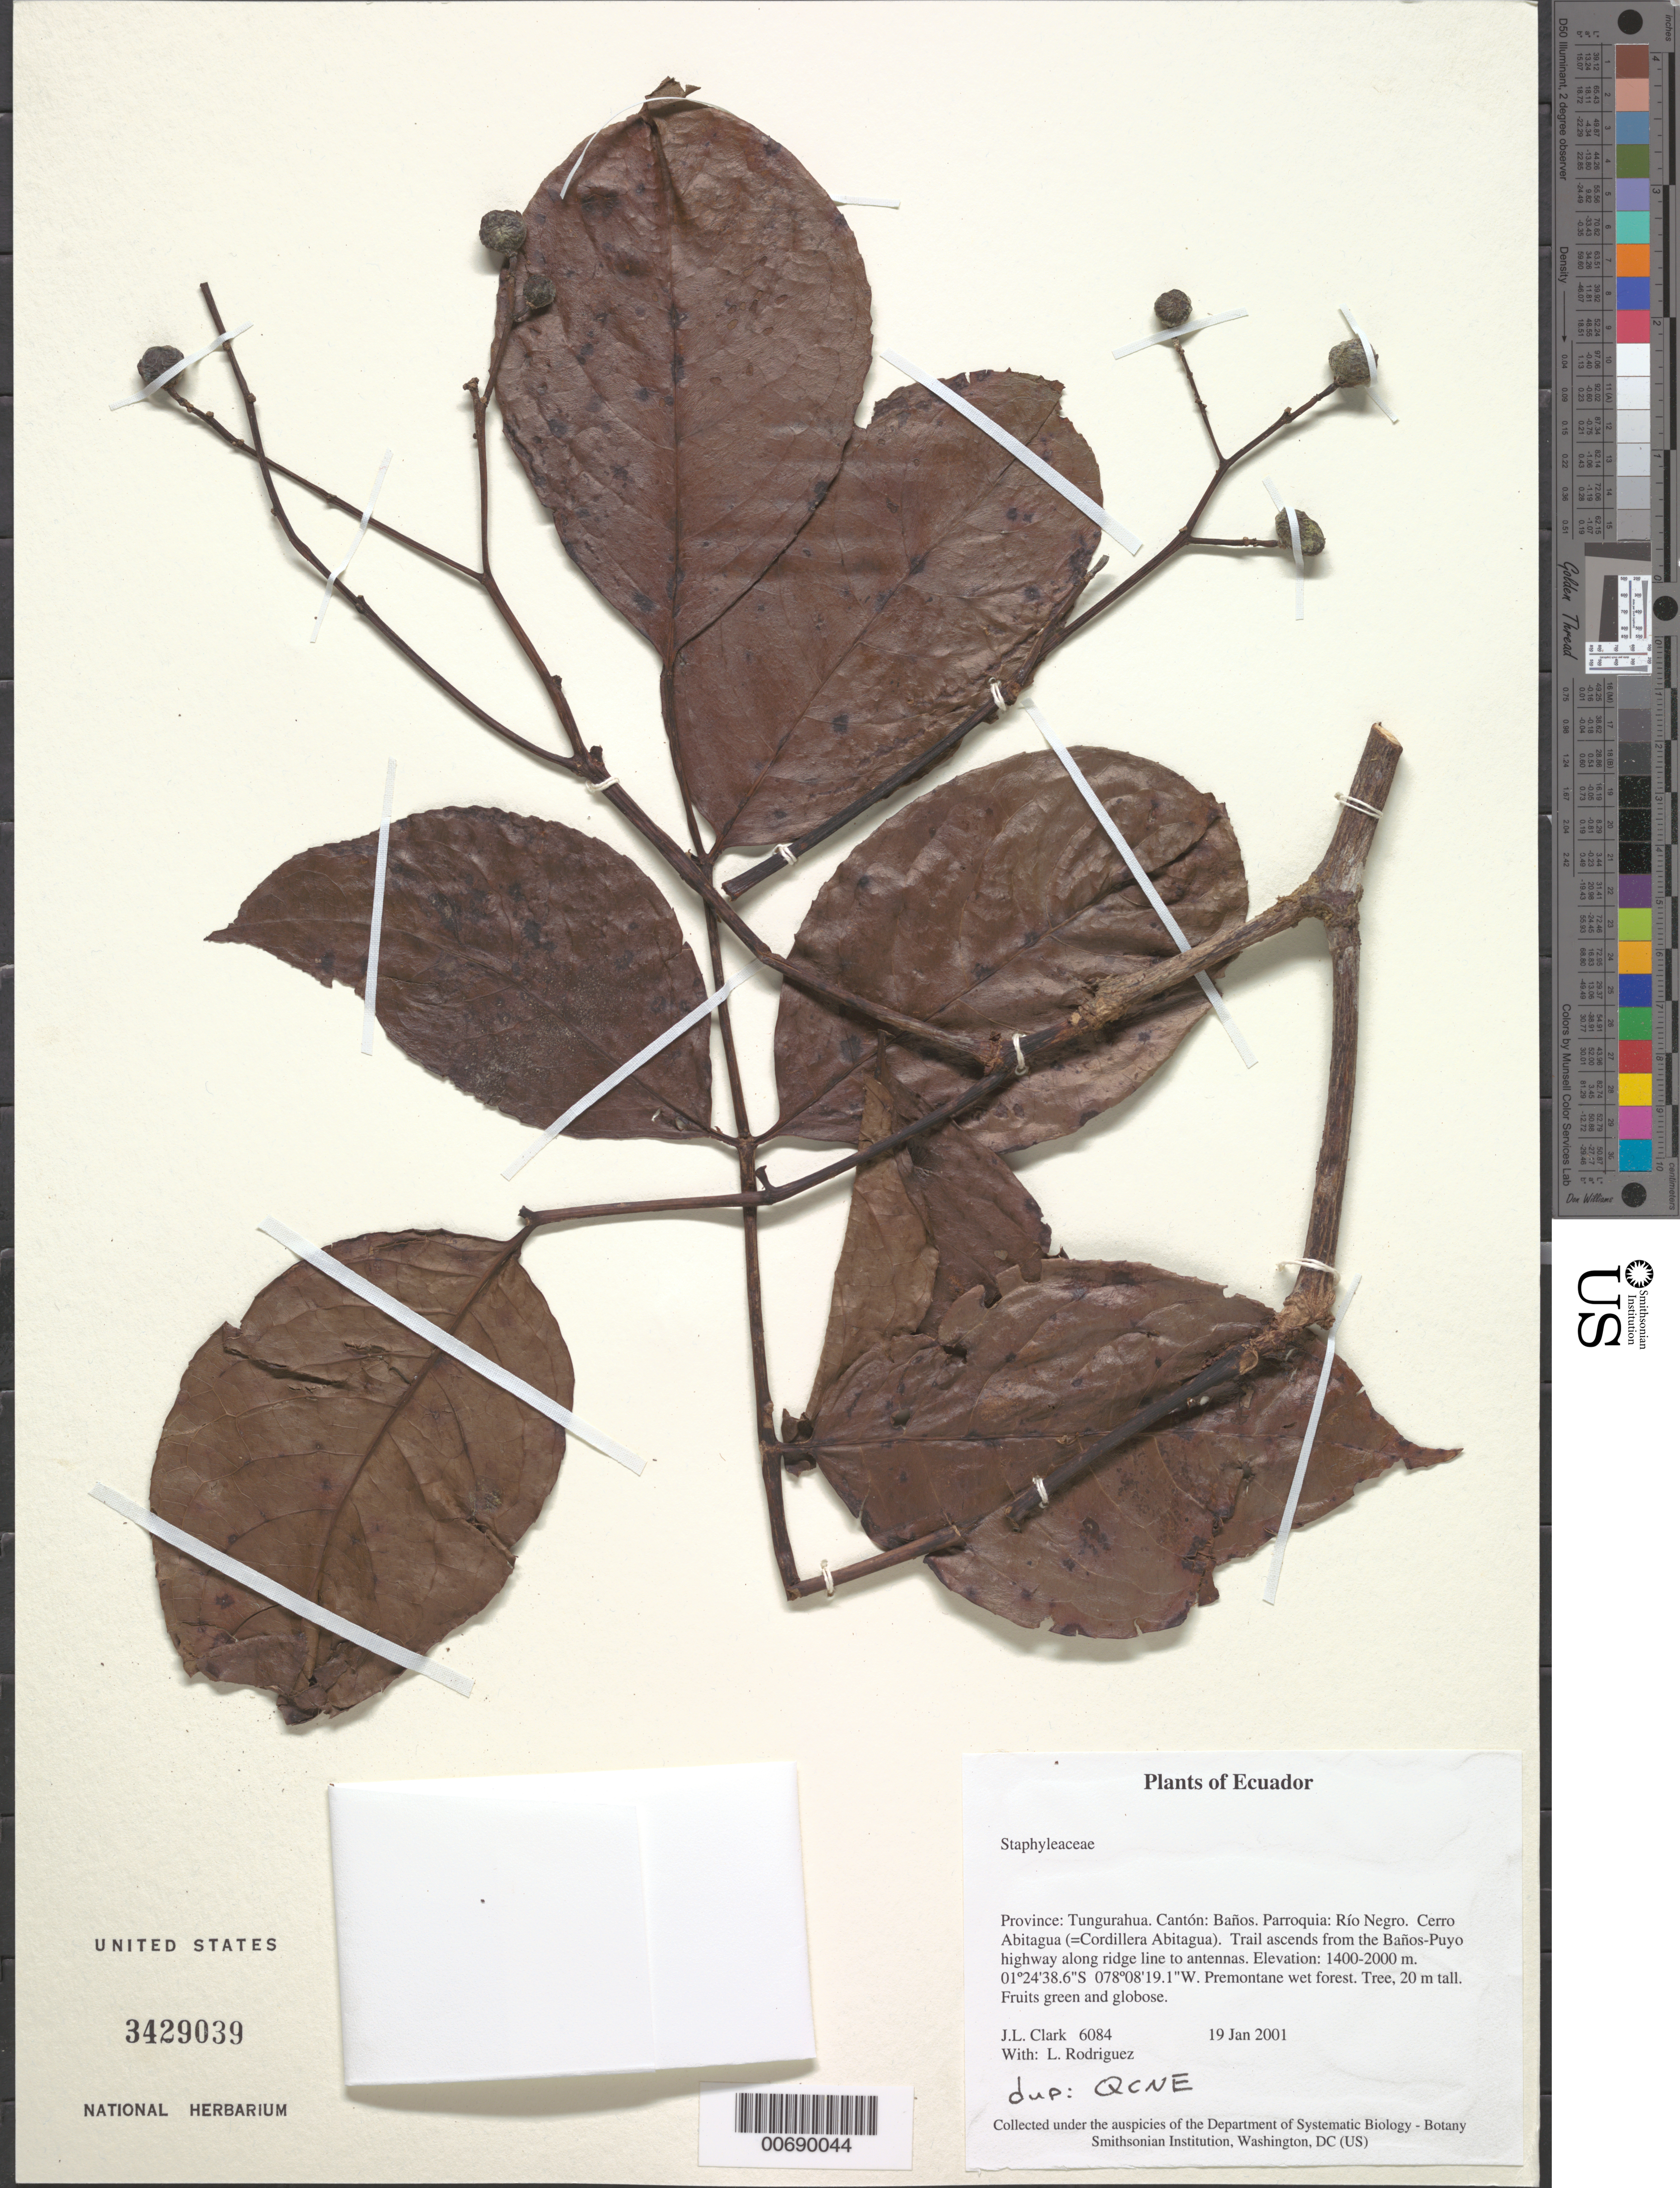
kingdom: Plantae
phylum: Tracheophyta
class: Magnoliopsida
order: Crossosomatales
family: Staphyleaceae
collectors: J. L. Clark & L. Rodriguez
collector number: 6084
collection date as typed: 19 Jan 2001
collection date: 2001-01-19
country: Ecuador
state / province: Tungurahua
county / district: Baños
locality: Parroquia: Río Negro. Cerro Abitagua (=Cordillera Abitagua). Trail ascends from the Baños-Puyo highway along ridge line to antennas.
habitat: Premontane wet forest.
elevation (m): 1400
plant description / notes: QCNE, US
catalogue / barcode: US 3429039